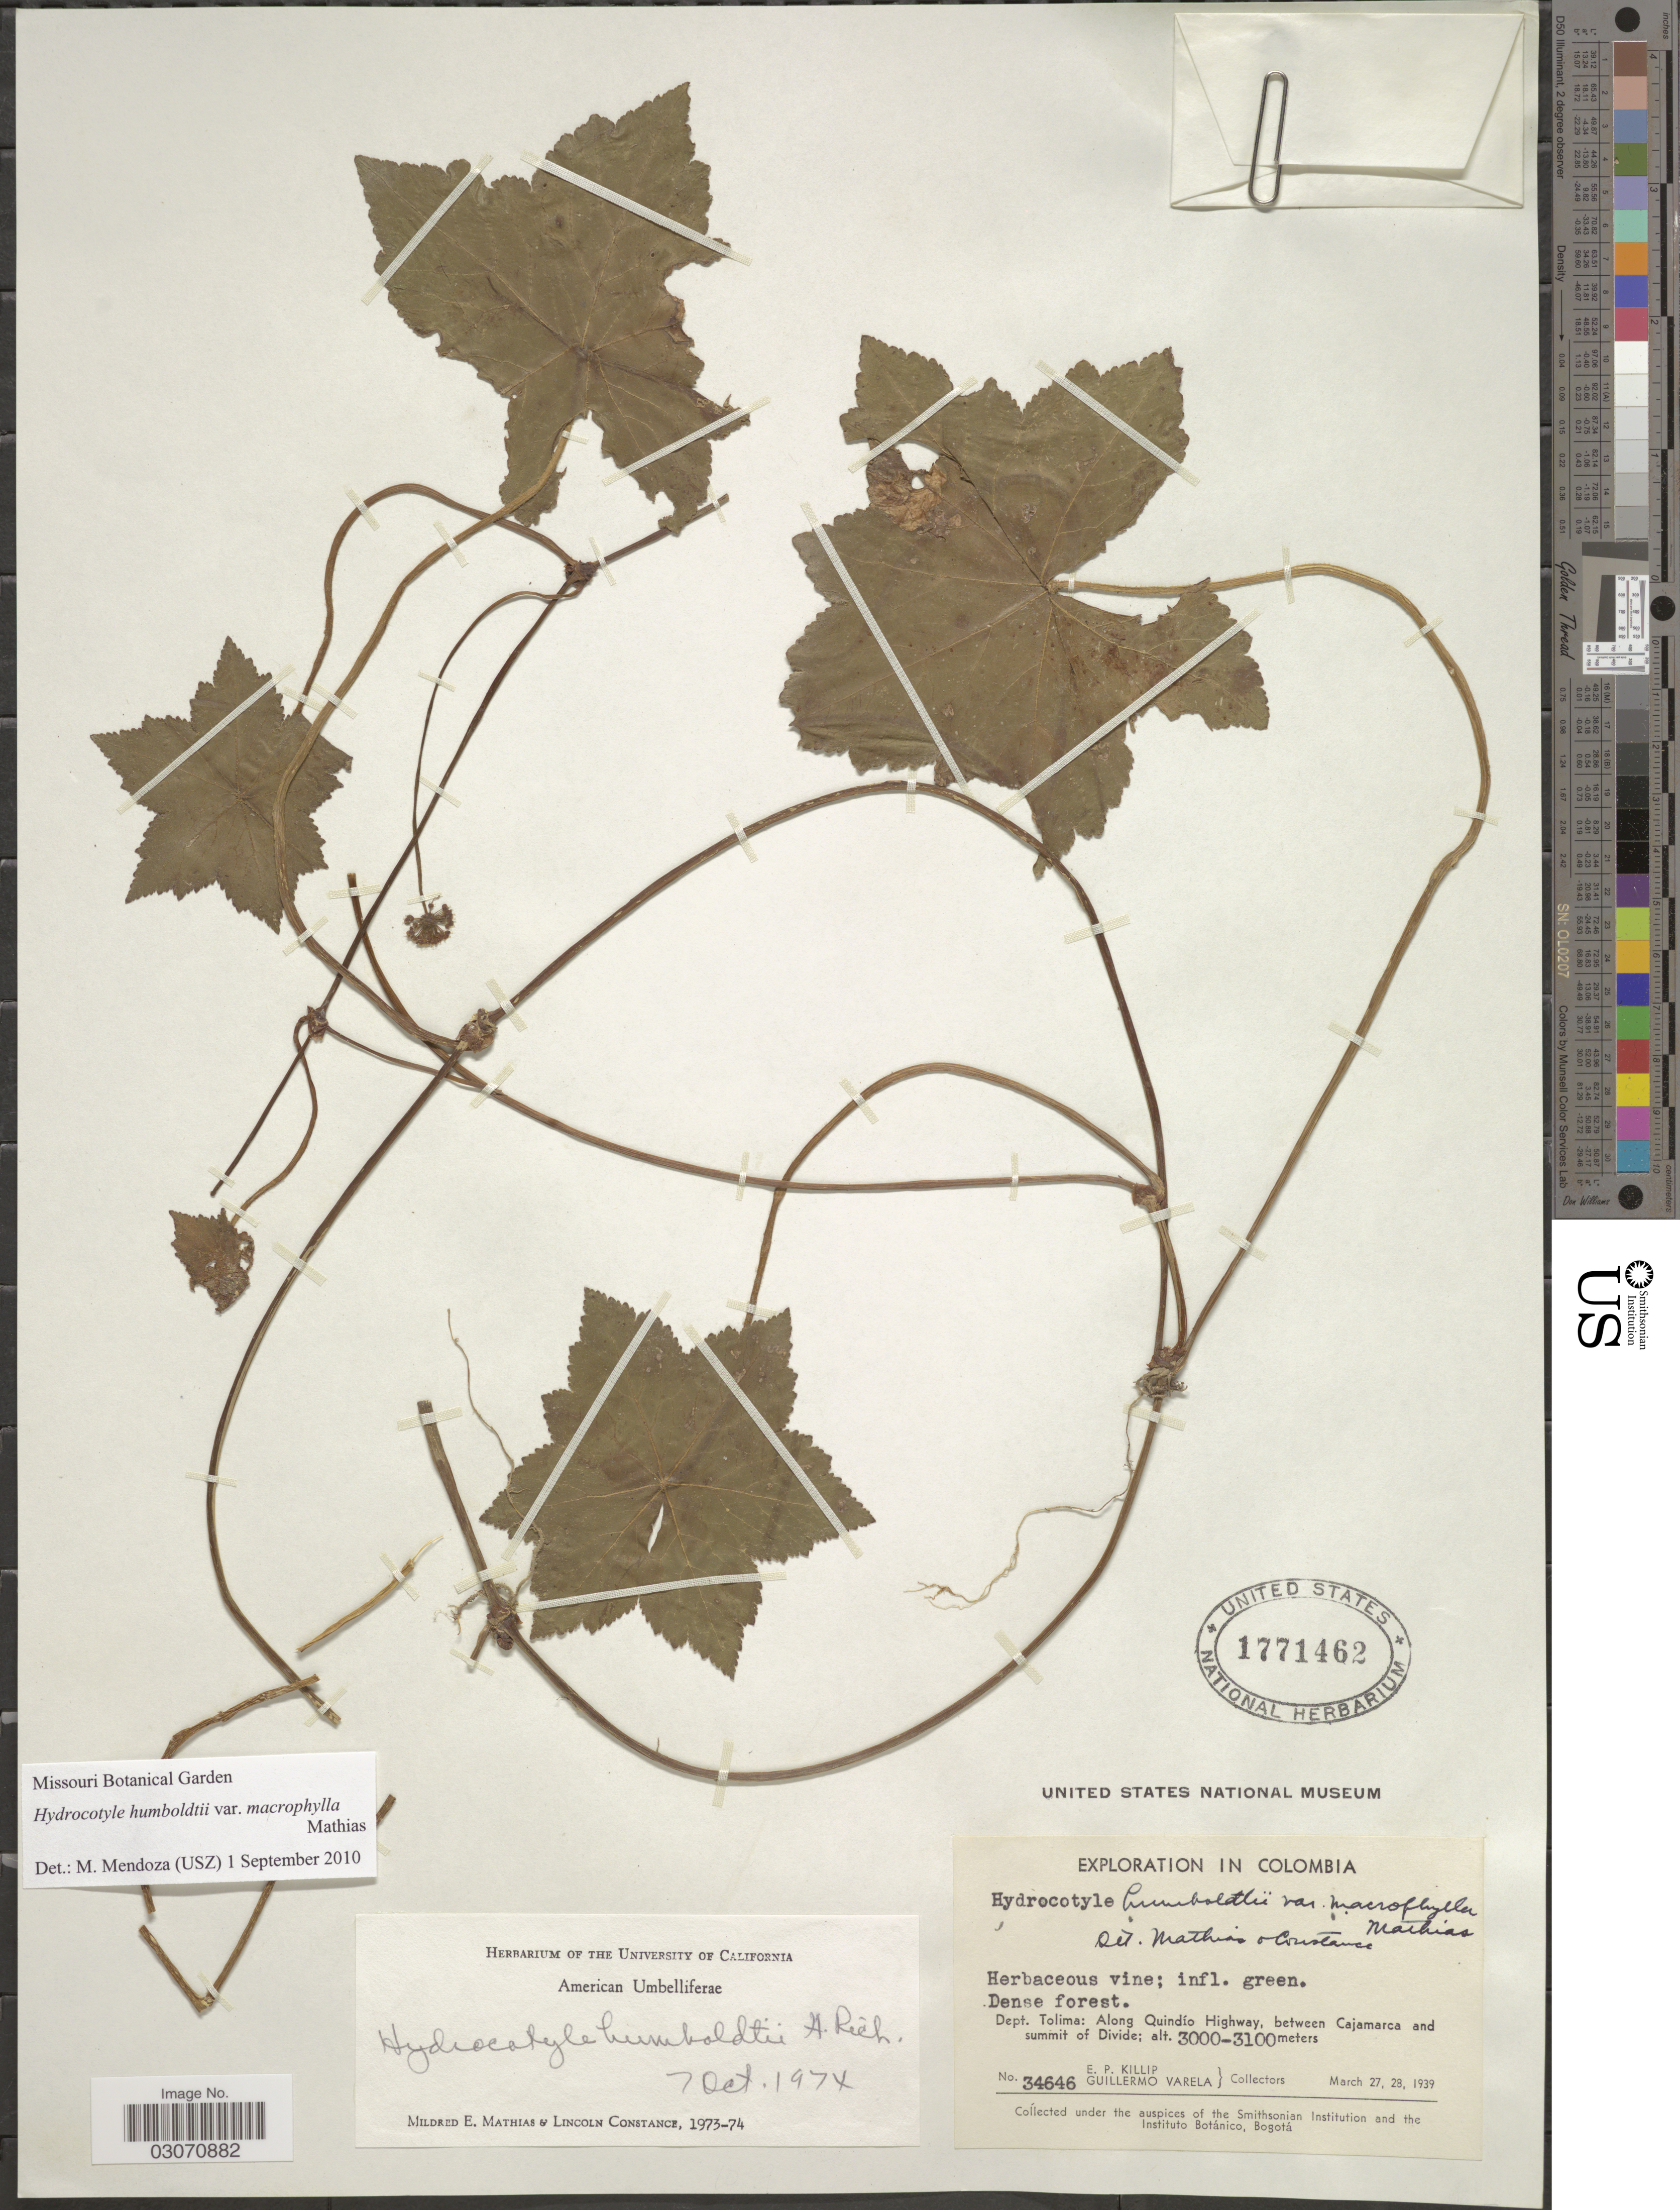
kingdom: Plantae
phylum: Tracheophyta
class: Magnoliopsida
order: Apiales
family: Araliaceae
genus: Hydrocotyle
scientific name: Hydrocotyle humboldtii var. macrophylla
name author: Mathias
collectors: E. P. Killip & G. Varela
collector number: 34646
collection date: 1939-03-27/1939-03-28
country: Colombia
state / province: Tolima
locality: Dept. Tolima: Along Quindío Highway, between Cajamarca and summit of Divide.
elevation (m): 3000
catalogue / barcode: US 1771462